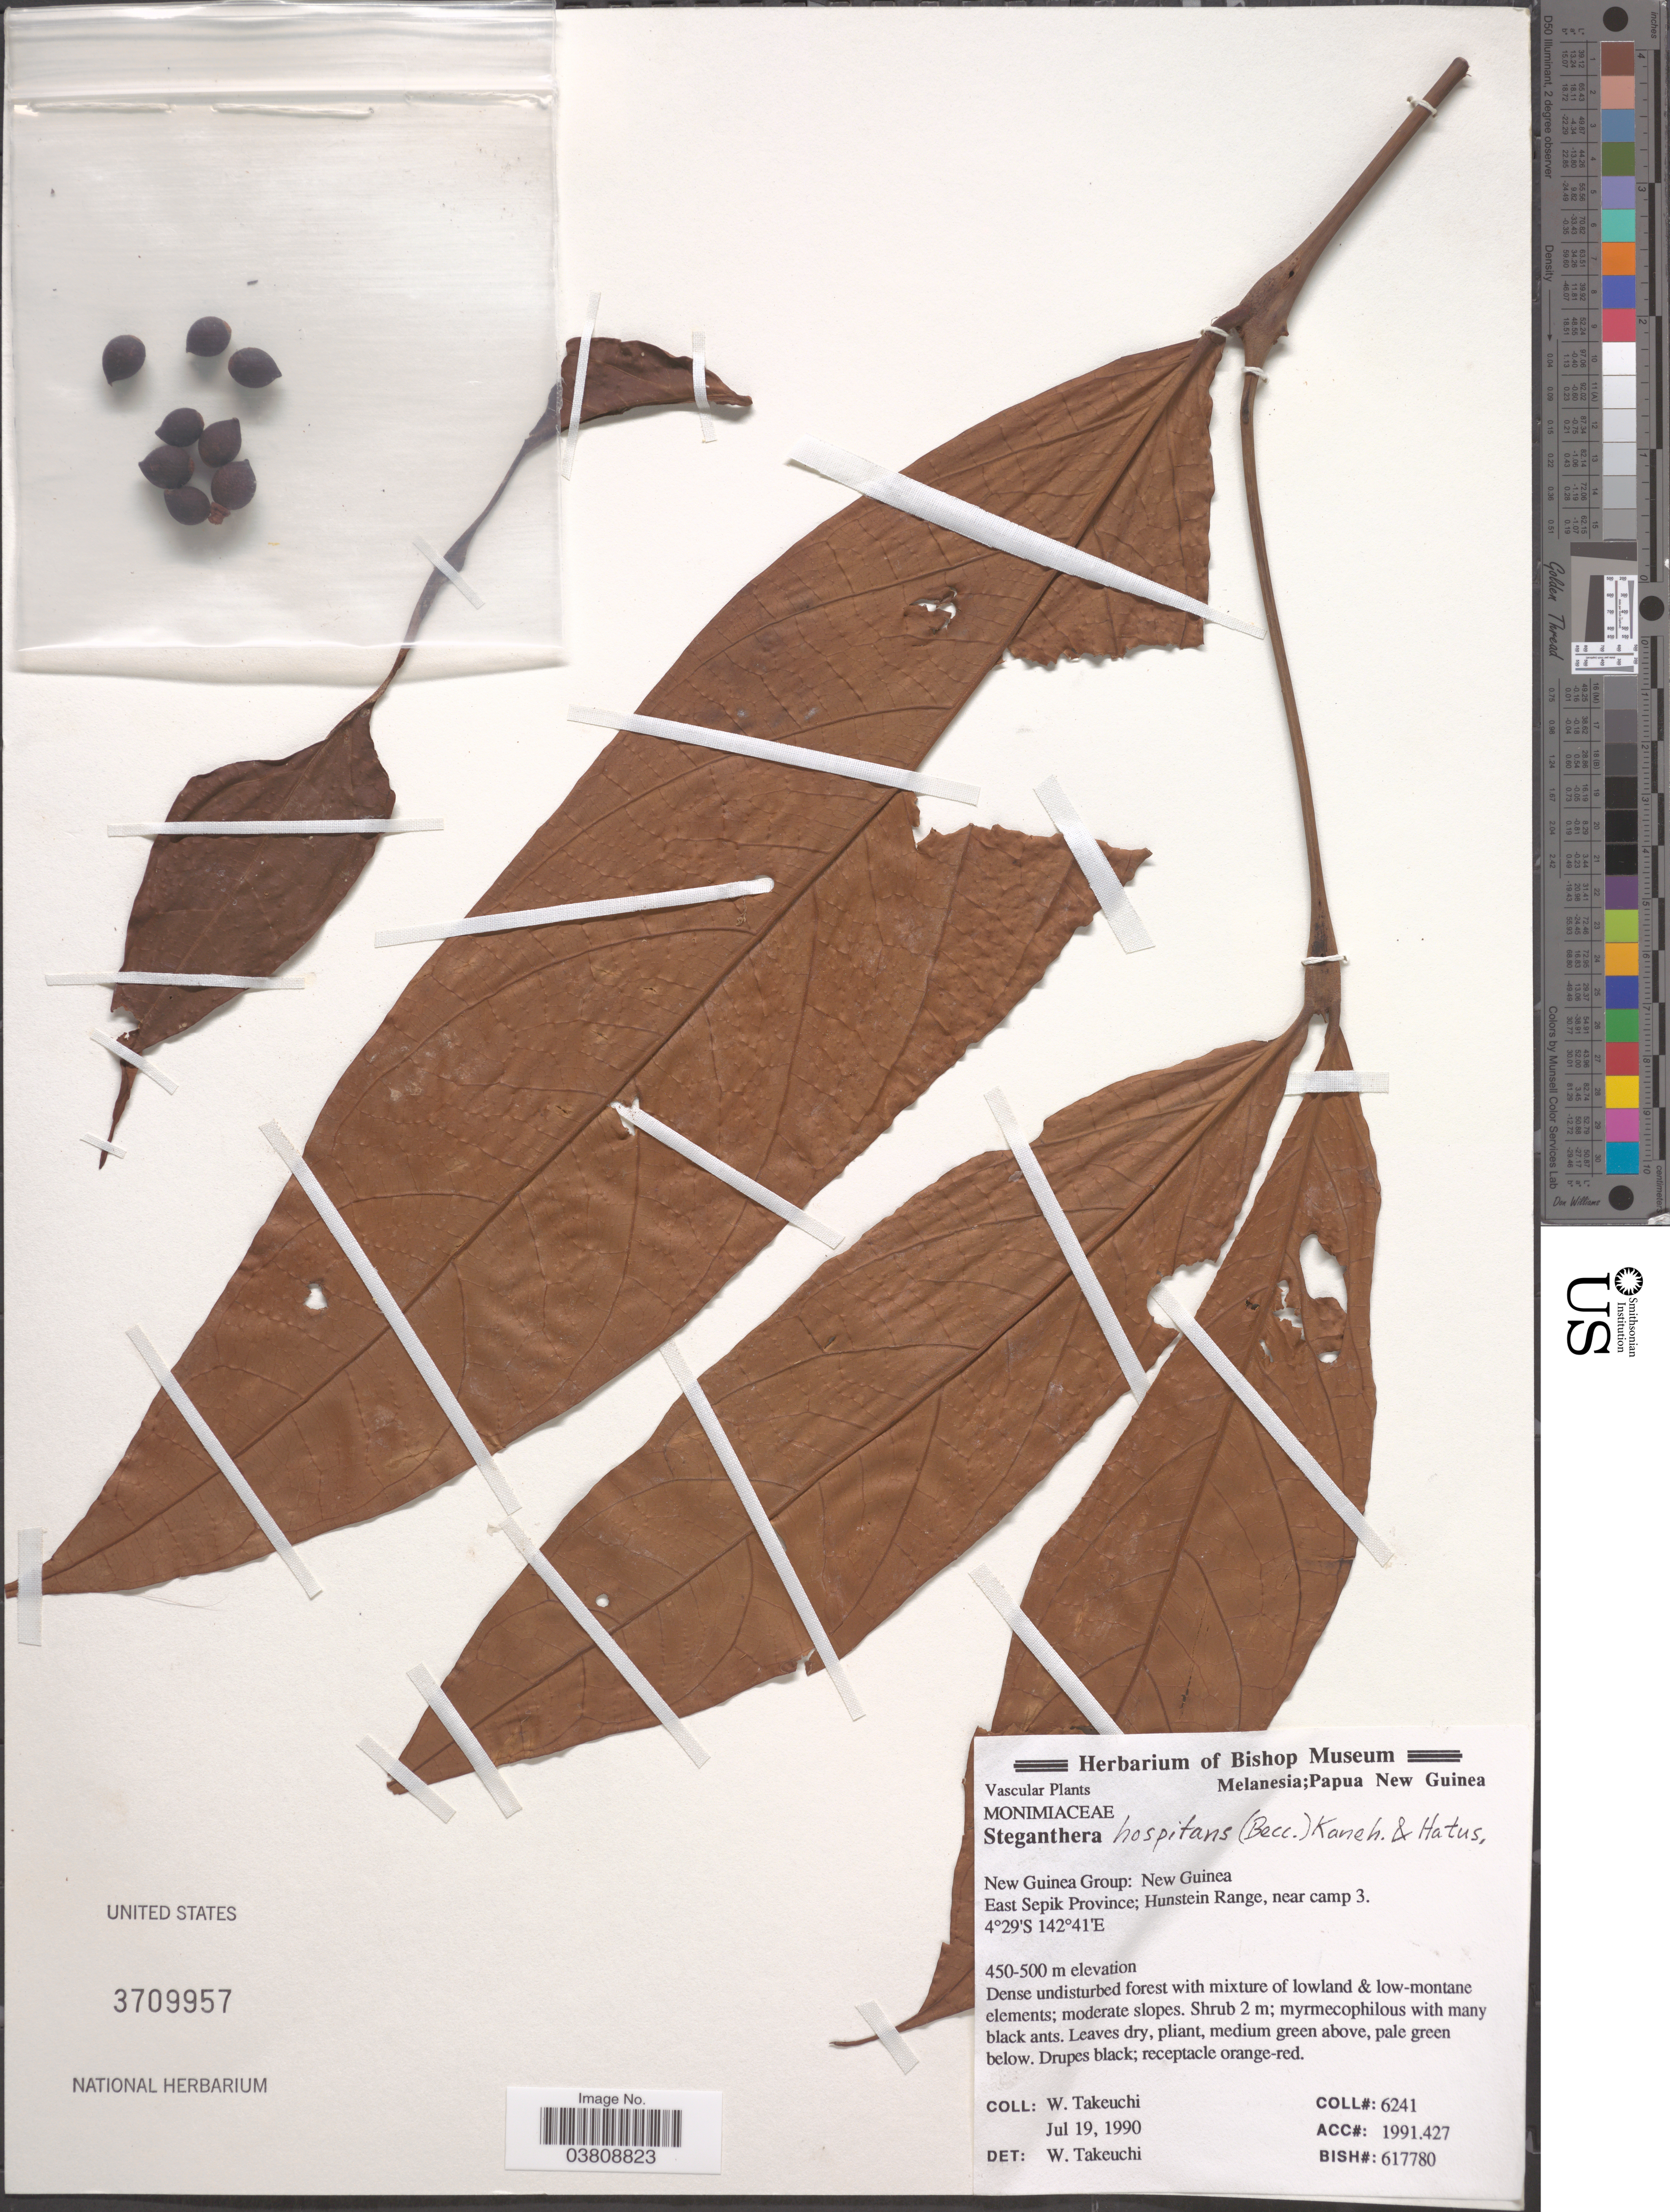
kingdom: Plantae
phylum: Tracheophyta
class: Magnoliopsida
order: Laurales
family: Monimiaceae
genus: Steganthera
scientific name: Steganthera hospitans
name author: (Becc.) Kaneh. & Hatus.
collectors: W. Takeuchi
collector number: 6241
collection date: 1990-07-19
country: Papua New Guinea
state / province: East Sepik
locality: New Guinea Group: New Guinea. Hunstein Range, near camp 3.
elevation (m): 450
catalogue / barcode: US 3709957